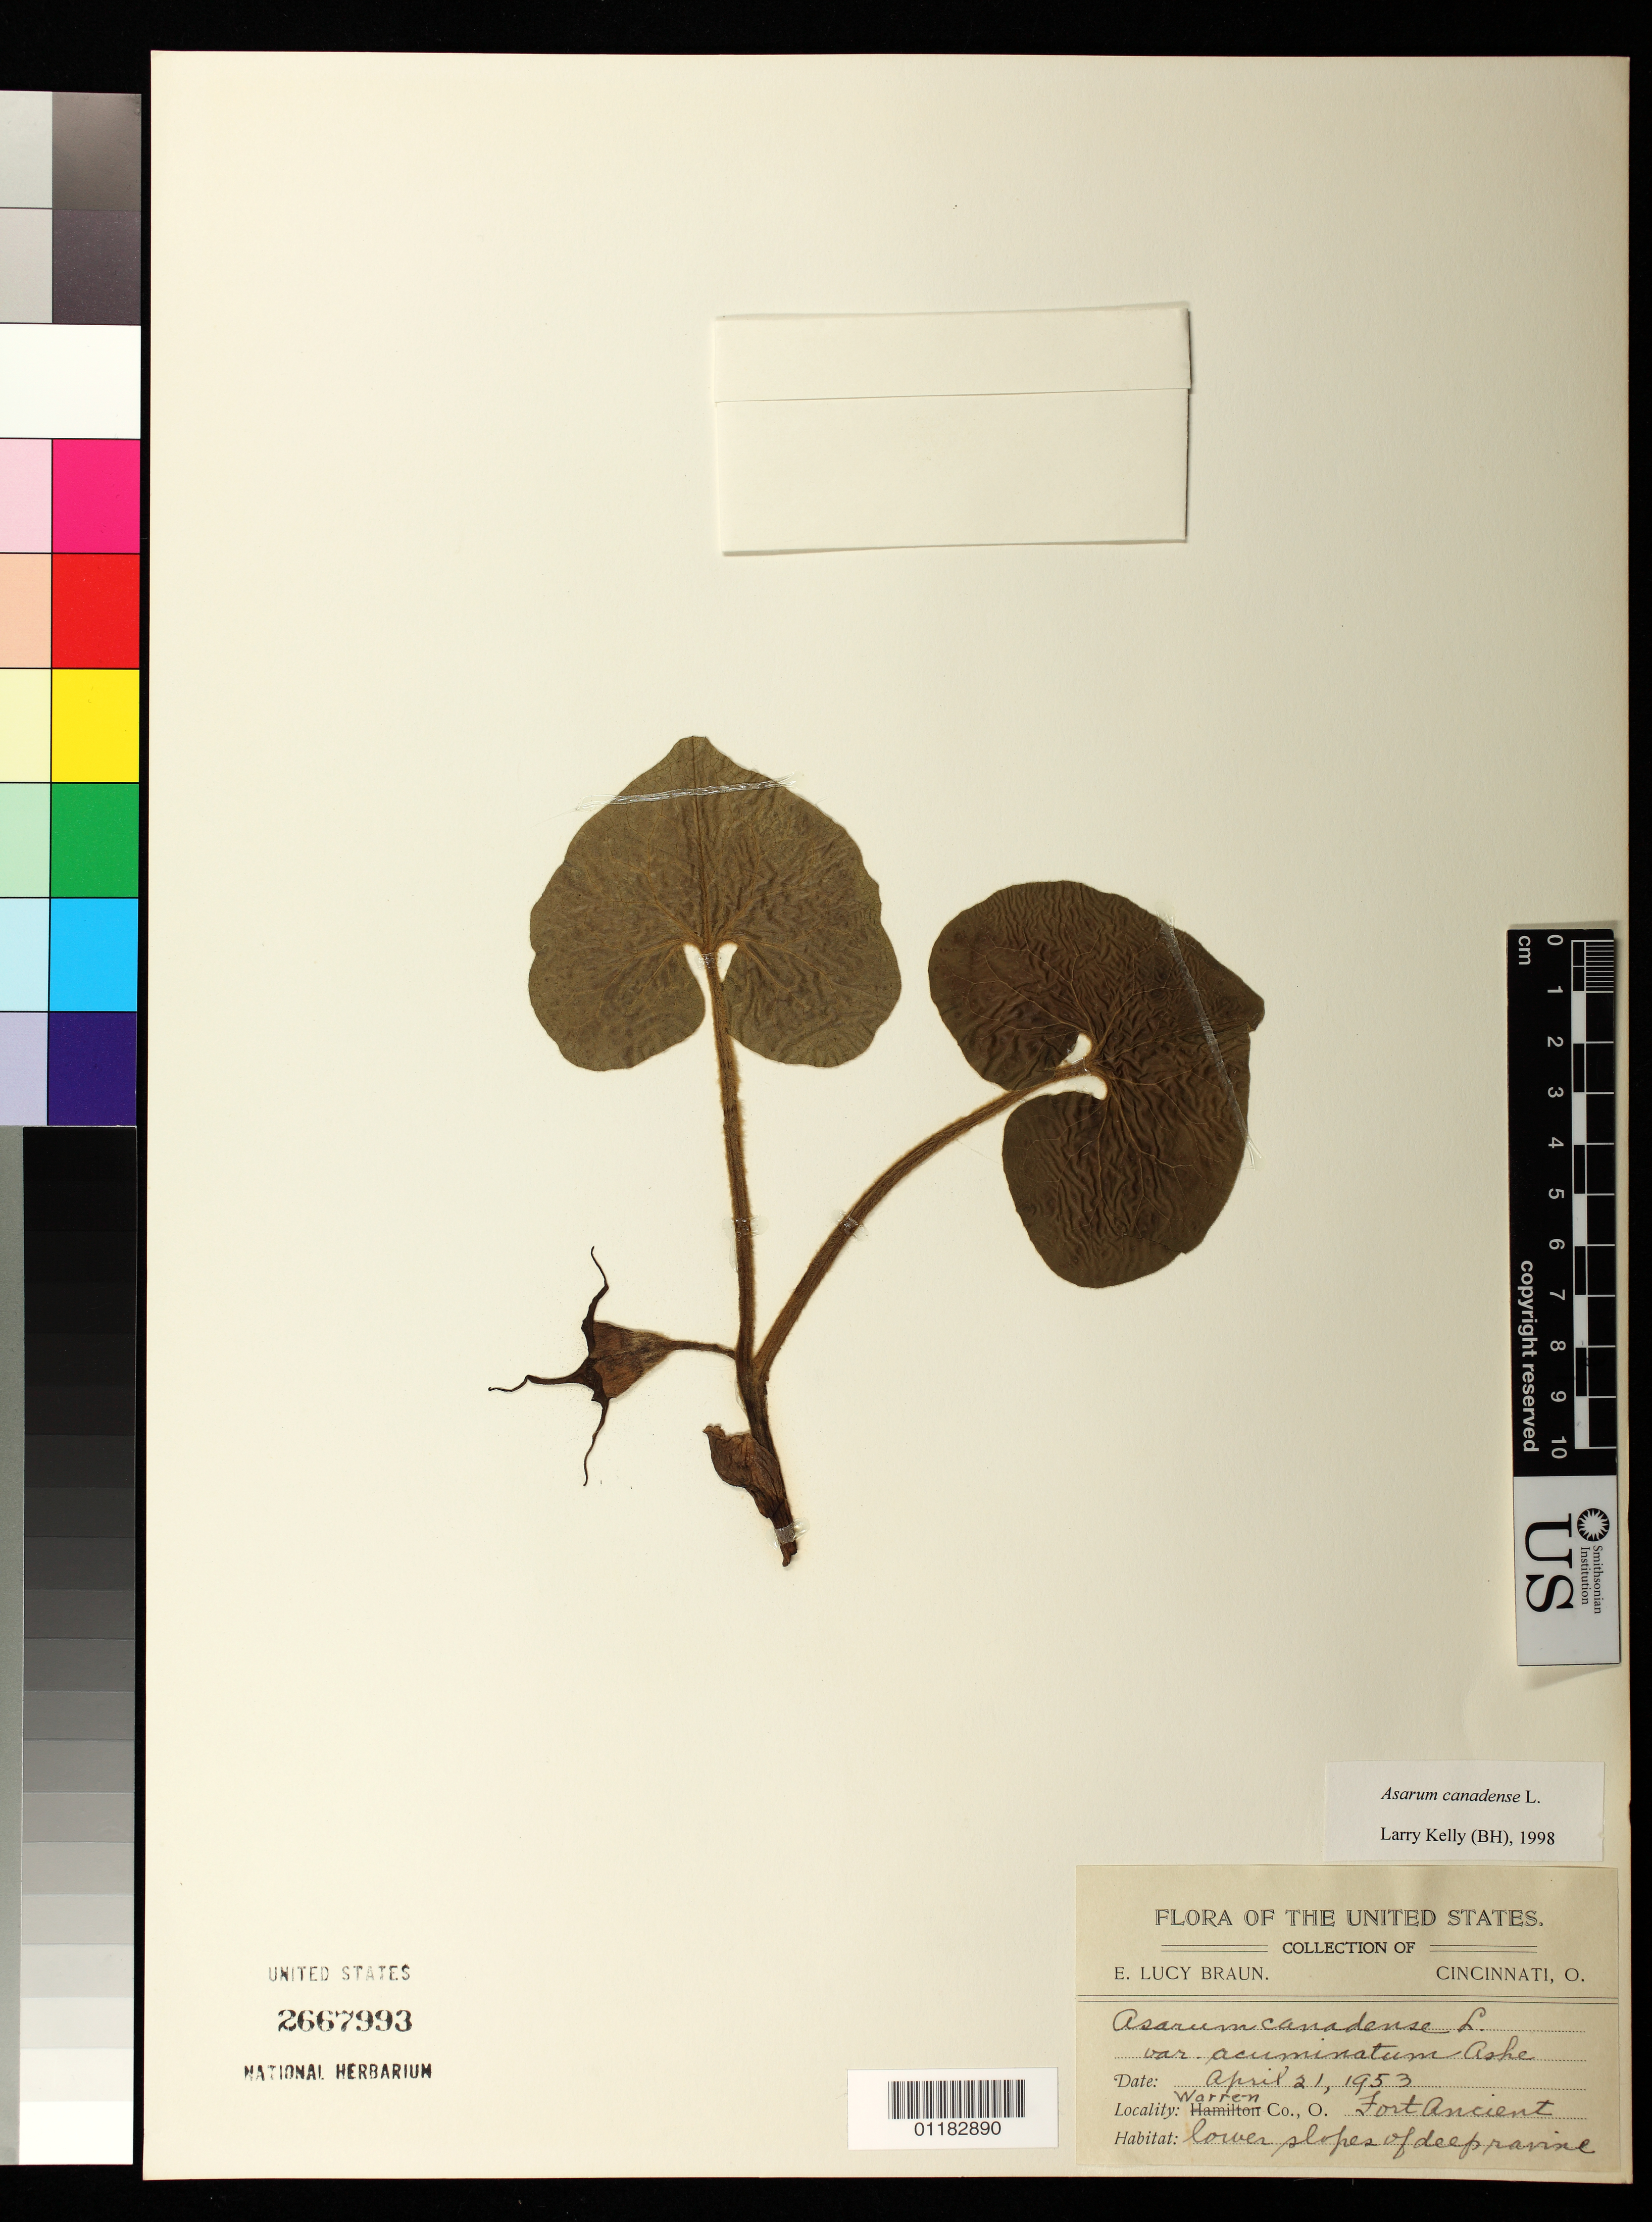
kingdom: Plantae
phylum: Tracheophyta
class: Magnoliopsida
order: Piperales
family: Aristolochiaceae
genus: Asarum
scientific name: Asarum canadense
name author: L.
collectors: E. L. Braun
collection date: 1953-04-21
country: United States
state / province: Ohio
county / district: Warren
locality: Fort Ancient, Warren County.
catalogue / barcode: US 2667993